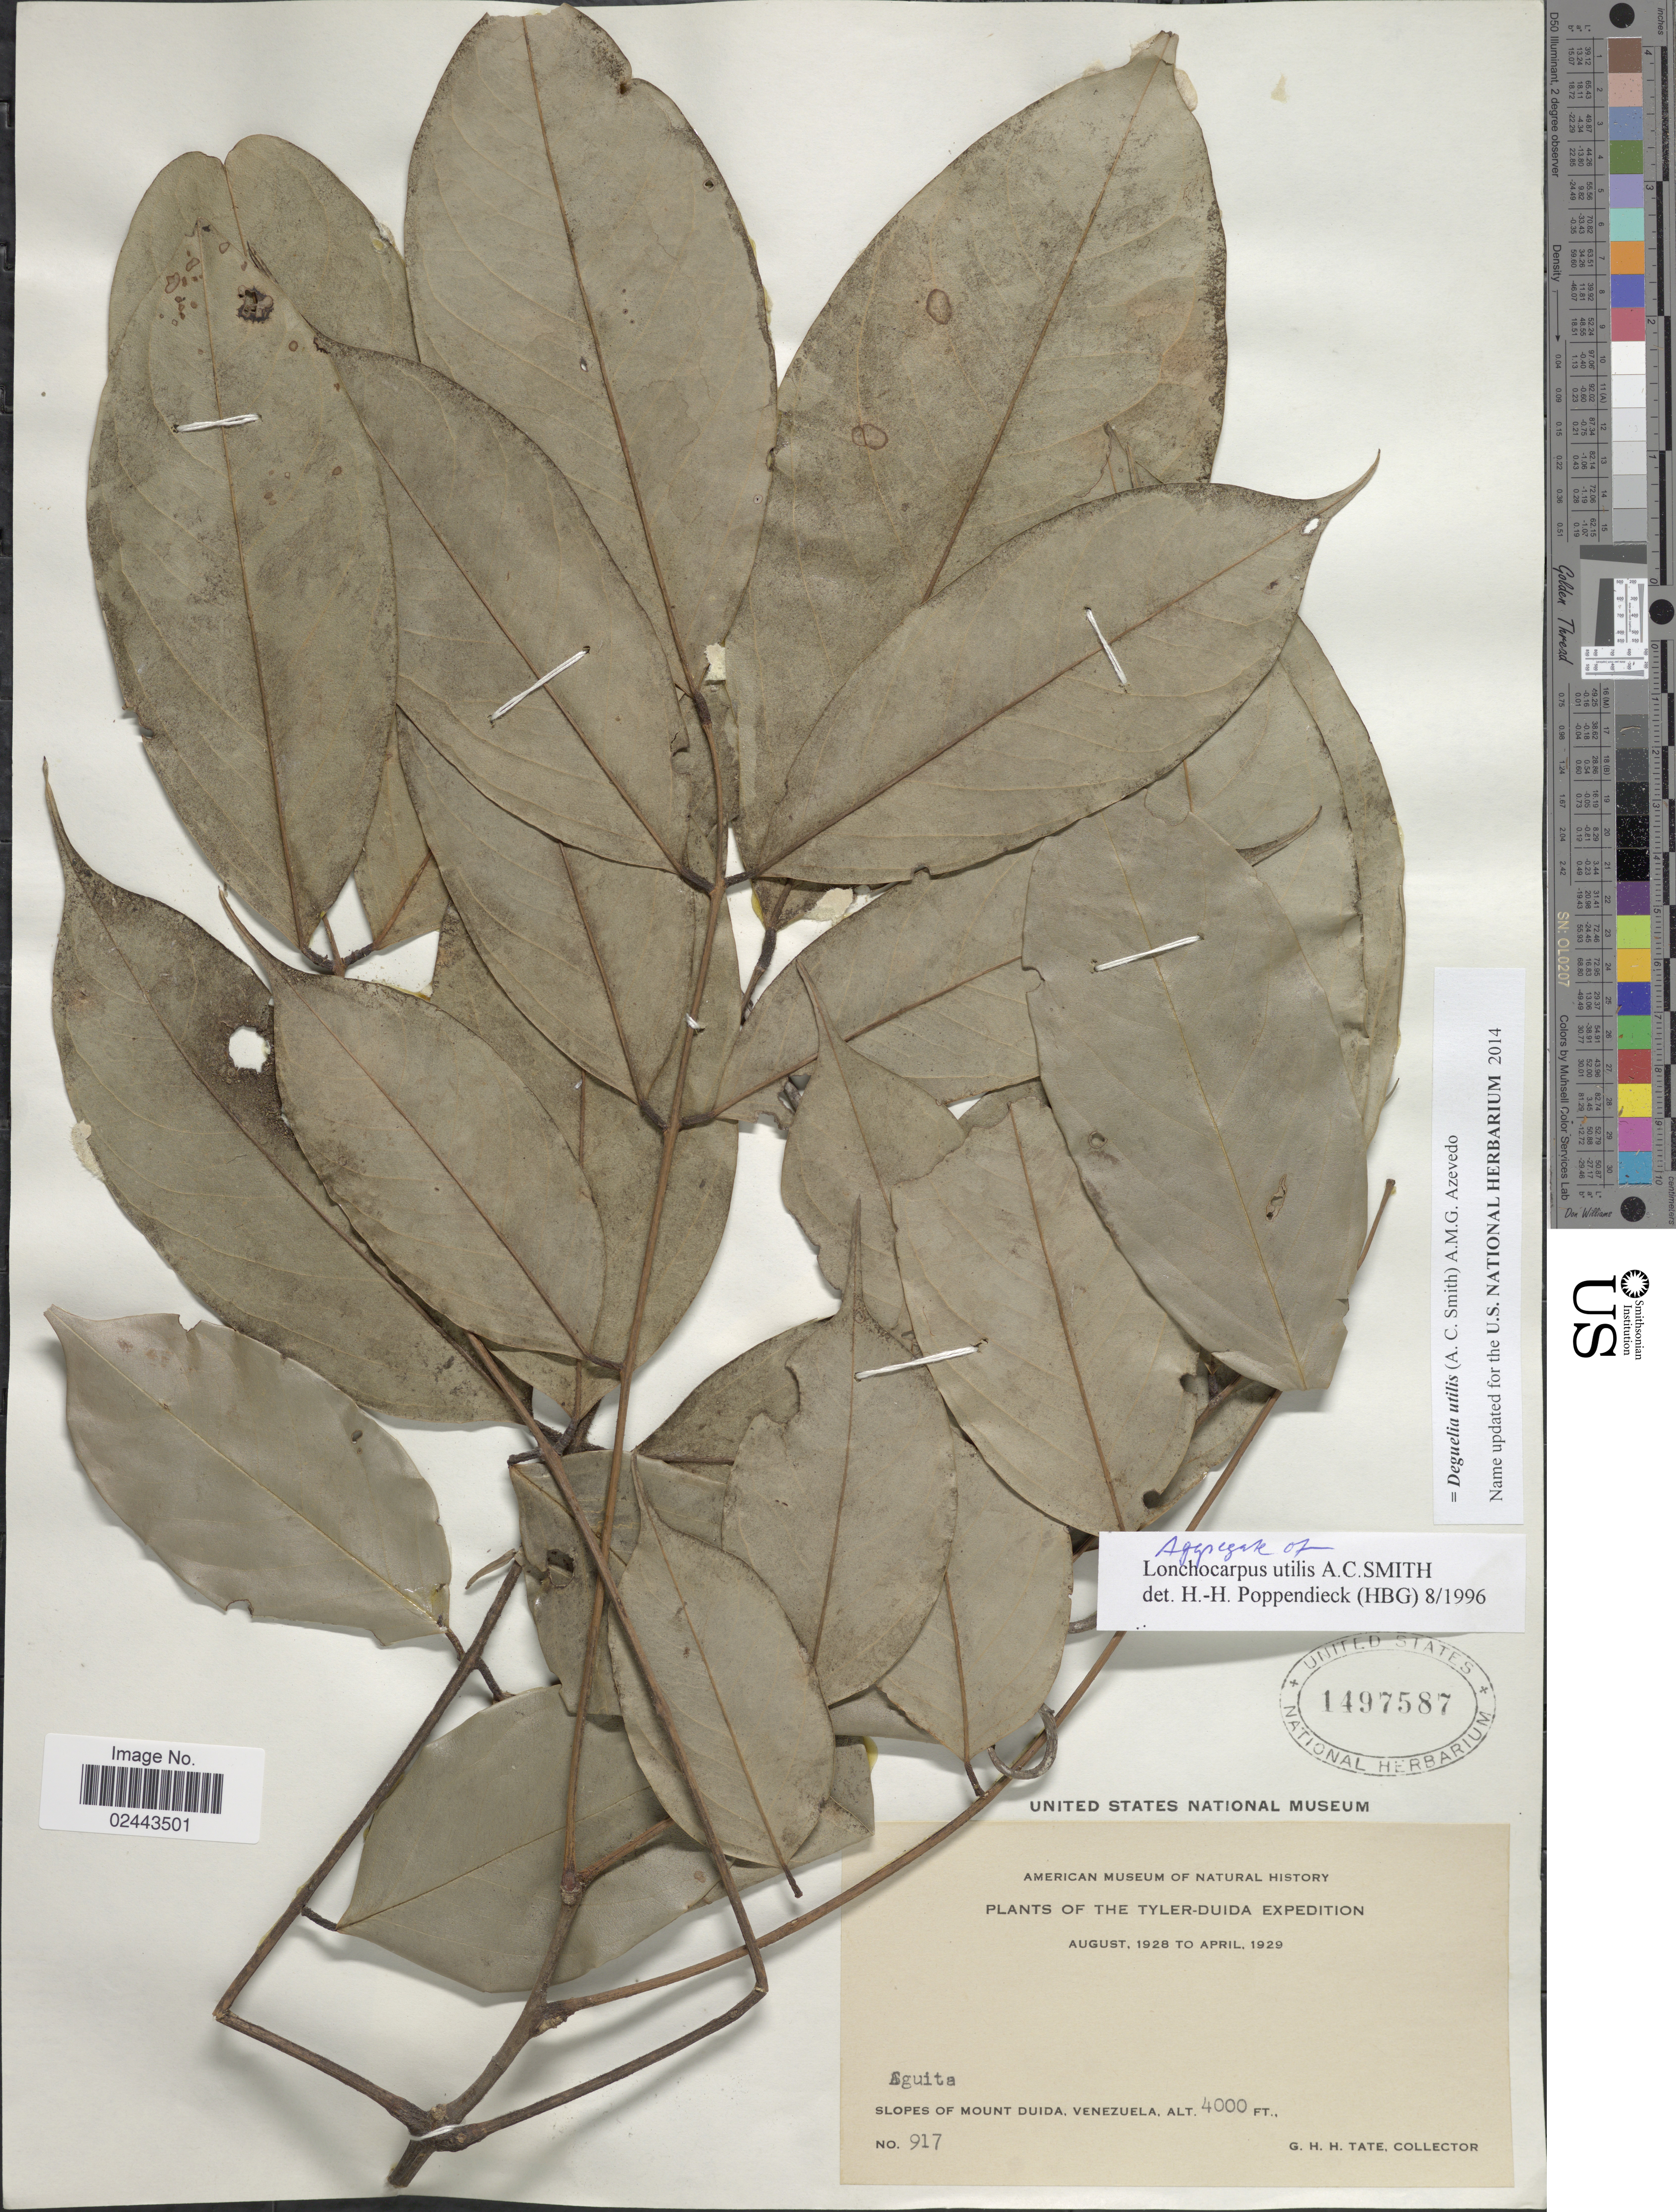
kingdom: Plantae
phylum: Tracheophyta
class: Magnoliopsida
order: Fabales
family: Fabaceae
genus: Deguelia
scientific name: Deguelia utilis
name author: (A.C. Sm.) A.M.G. Azevedo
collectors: G. H. H.Tate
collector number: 917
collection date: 1928-08/1929-04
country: Venezuela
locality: Tyler-Duida, Aguita, slopes of Mount Duida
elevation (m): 1219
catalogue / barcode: US 1497587